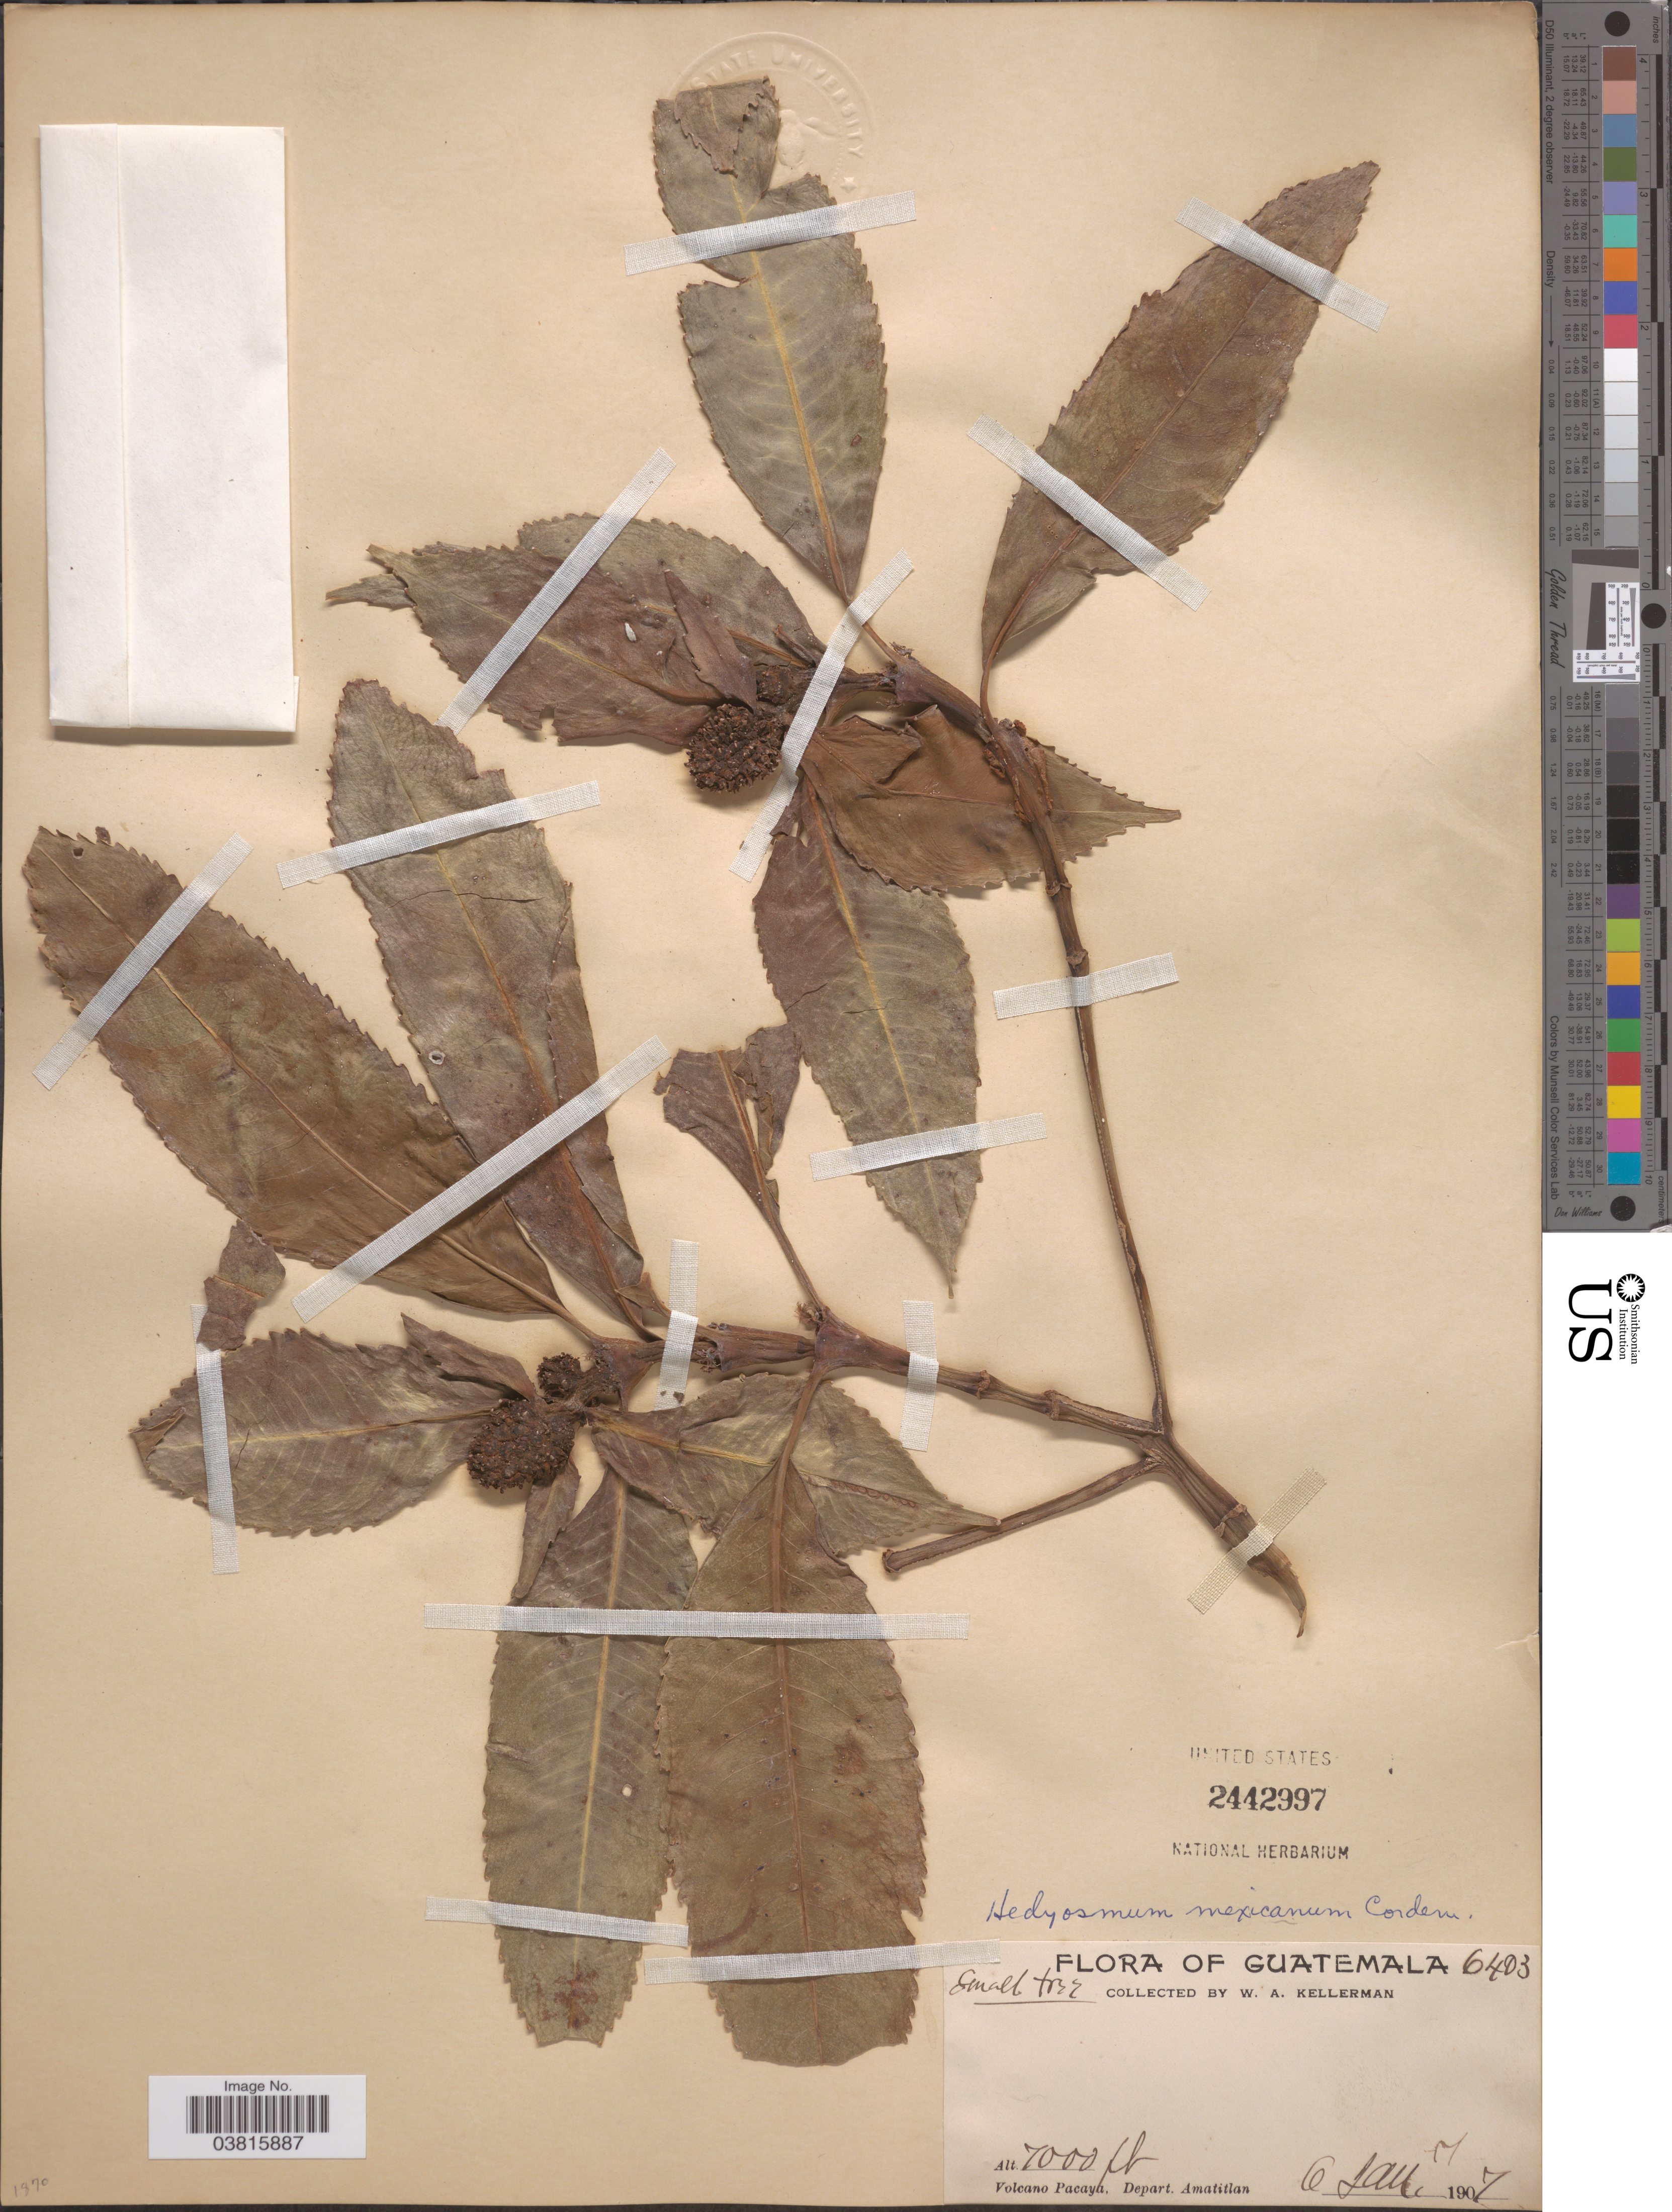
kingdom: Plantae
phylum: Tracheophyta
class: Magnoliopsida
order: Chloranthales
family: Chloranthaceae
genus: Hedyosmum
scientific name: Hedyosmum artocarpus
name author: Solms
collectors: W. Kellerman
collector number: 6403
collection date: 1907-01-06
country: Guatemala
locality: Volcano Pacaya, Depart. Amatitlan.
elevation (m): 2134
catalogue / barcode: US 2442997